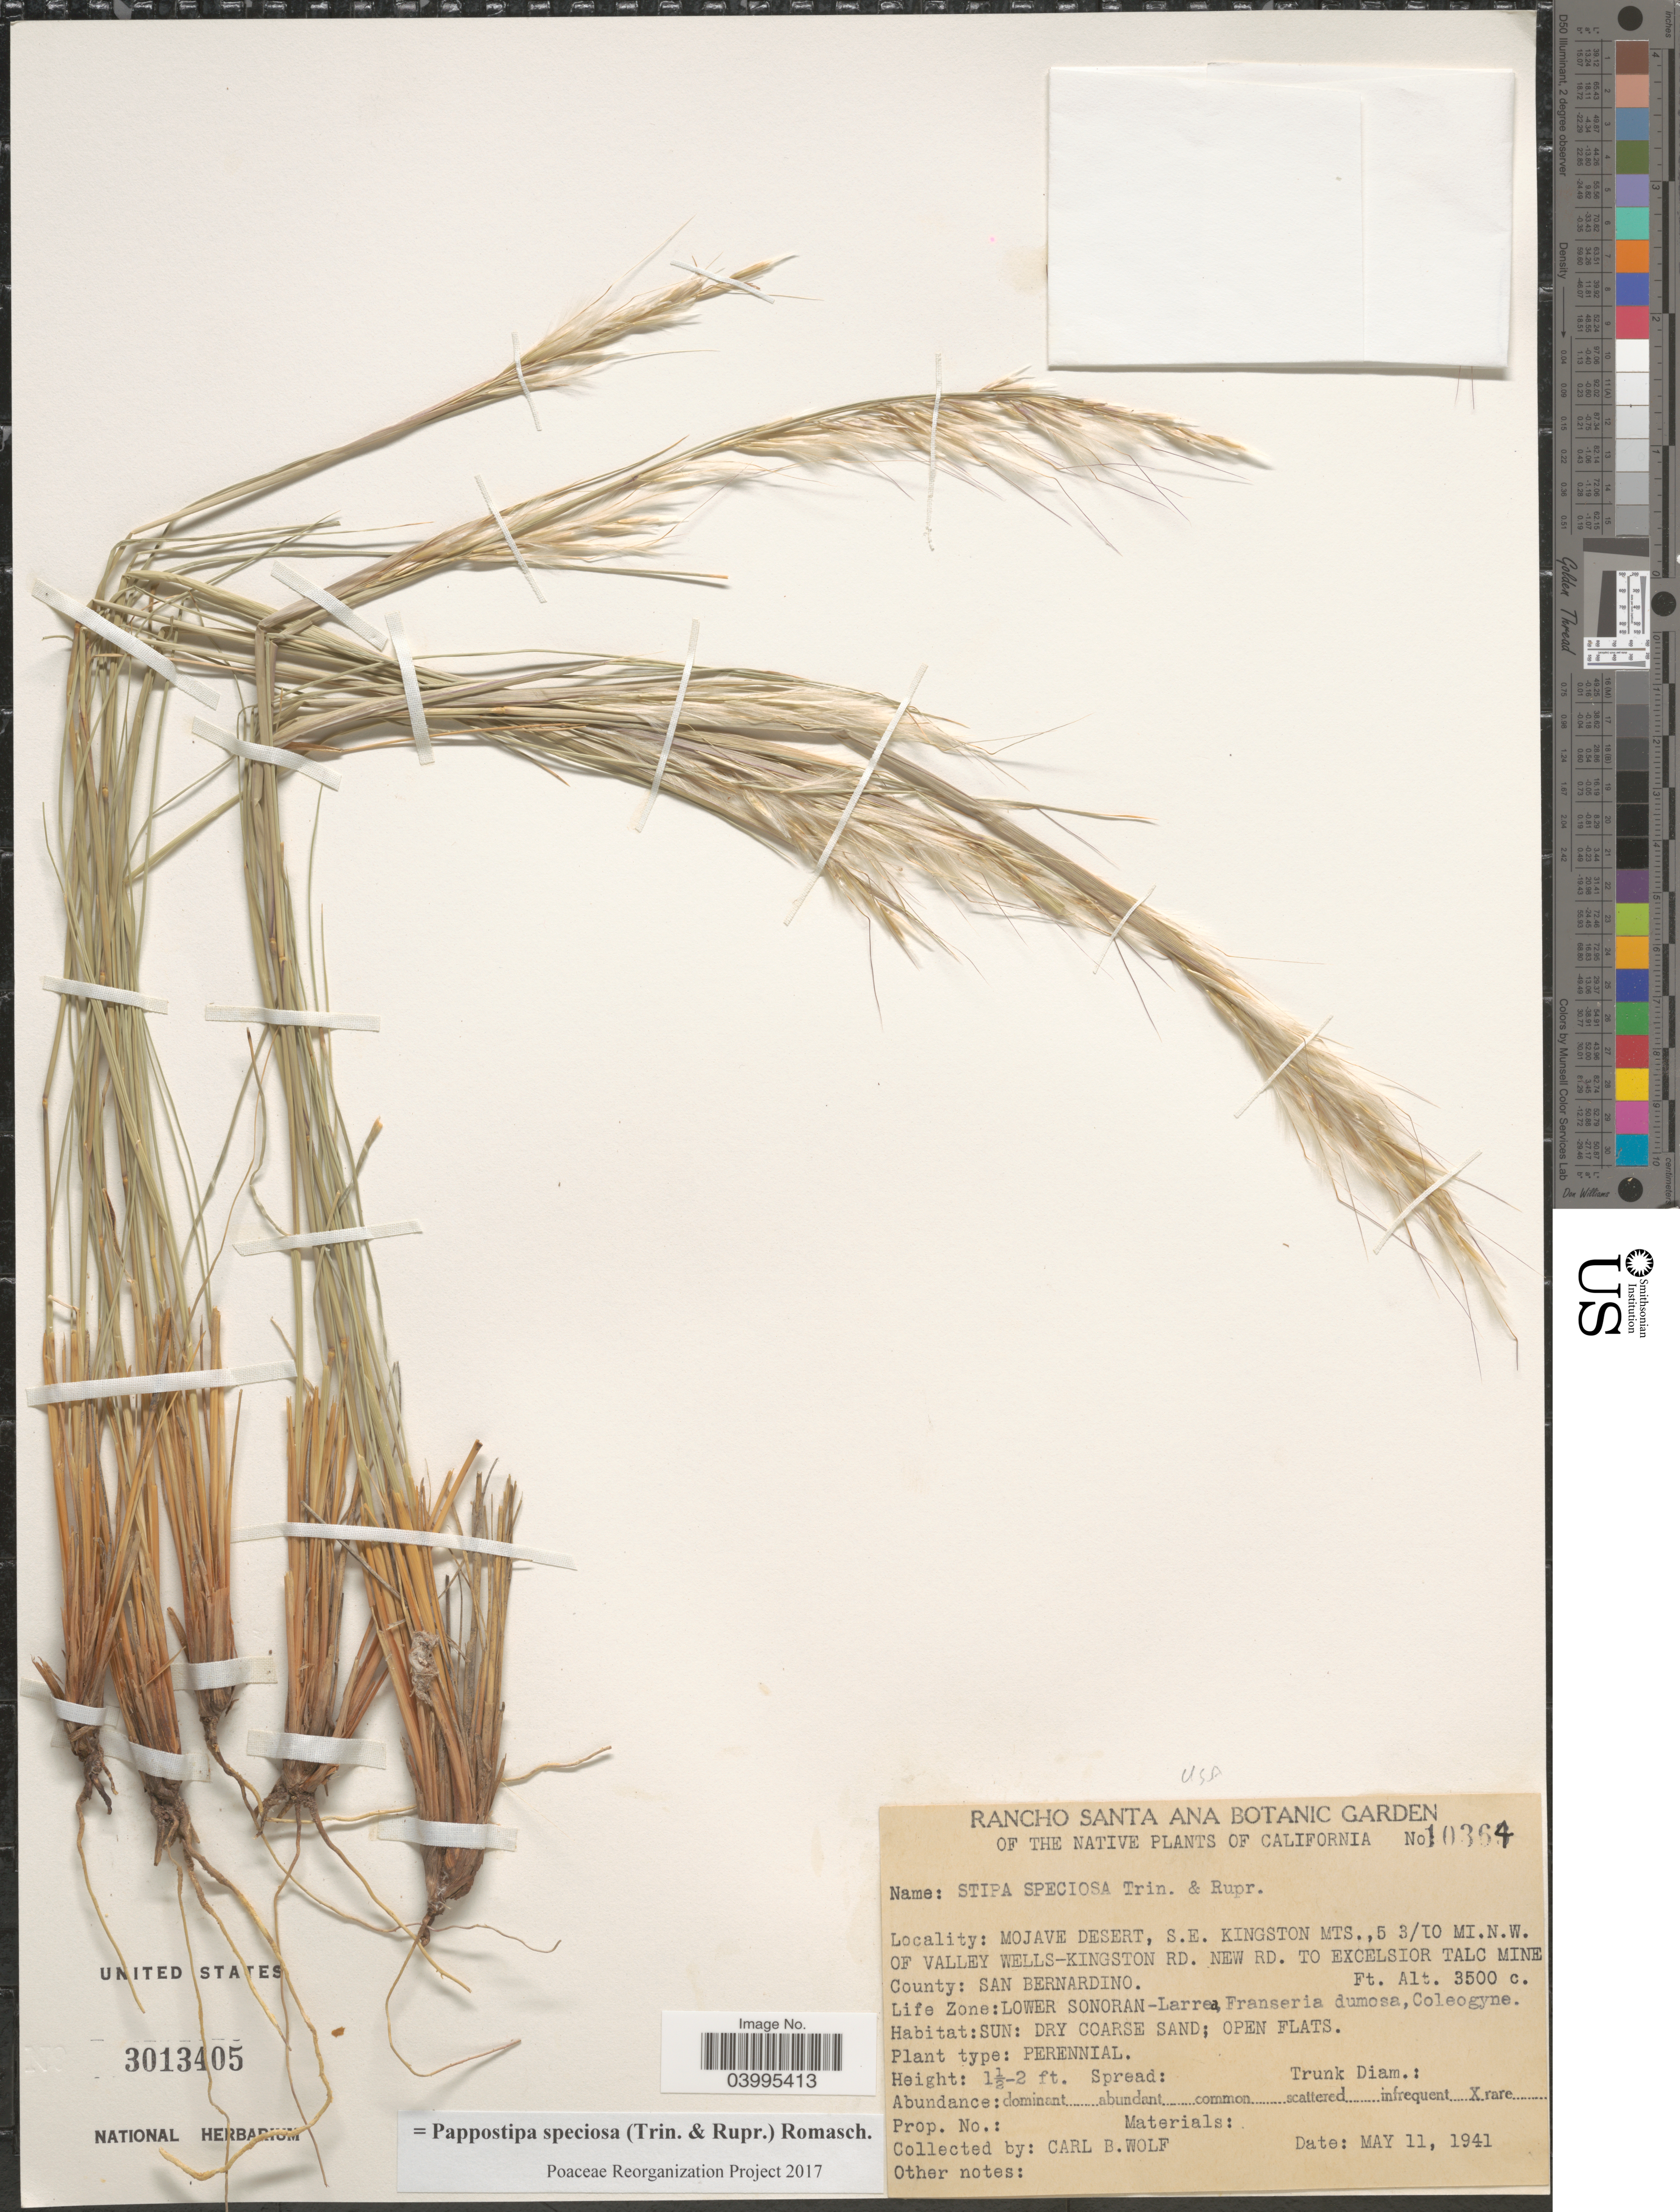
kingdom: Plantae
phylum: Tracheophyta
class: Liliopsida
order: Poales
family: Poaceae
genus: Pappostipa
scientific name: Pappostipa speciosa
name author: (Trin. & Rupr.) Romasch.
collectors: C. B. Wolf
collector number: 10364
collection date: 1941-05-11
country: United States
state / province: California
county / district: San Bernardino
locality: Mojave Desert, S.E. Kingston Mts., 5 3/10 mi.n.w. of Valley Wells-Kingston Rd. New Rd. to Excelsior Talc Mine. County: San Bernardino. Life Zone: Lower Sonoran.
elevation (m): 1067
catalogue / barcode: US 3013405